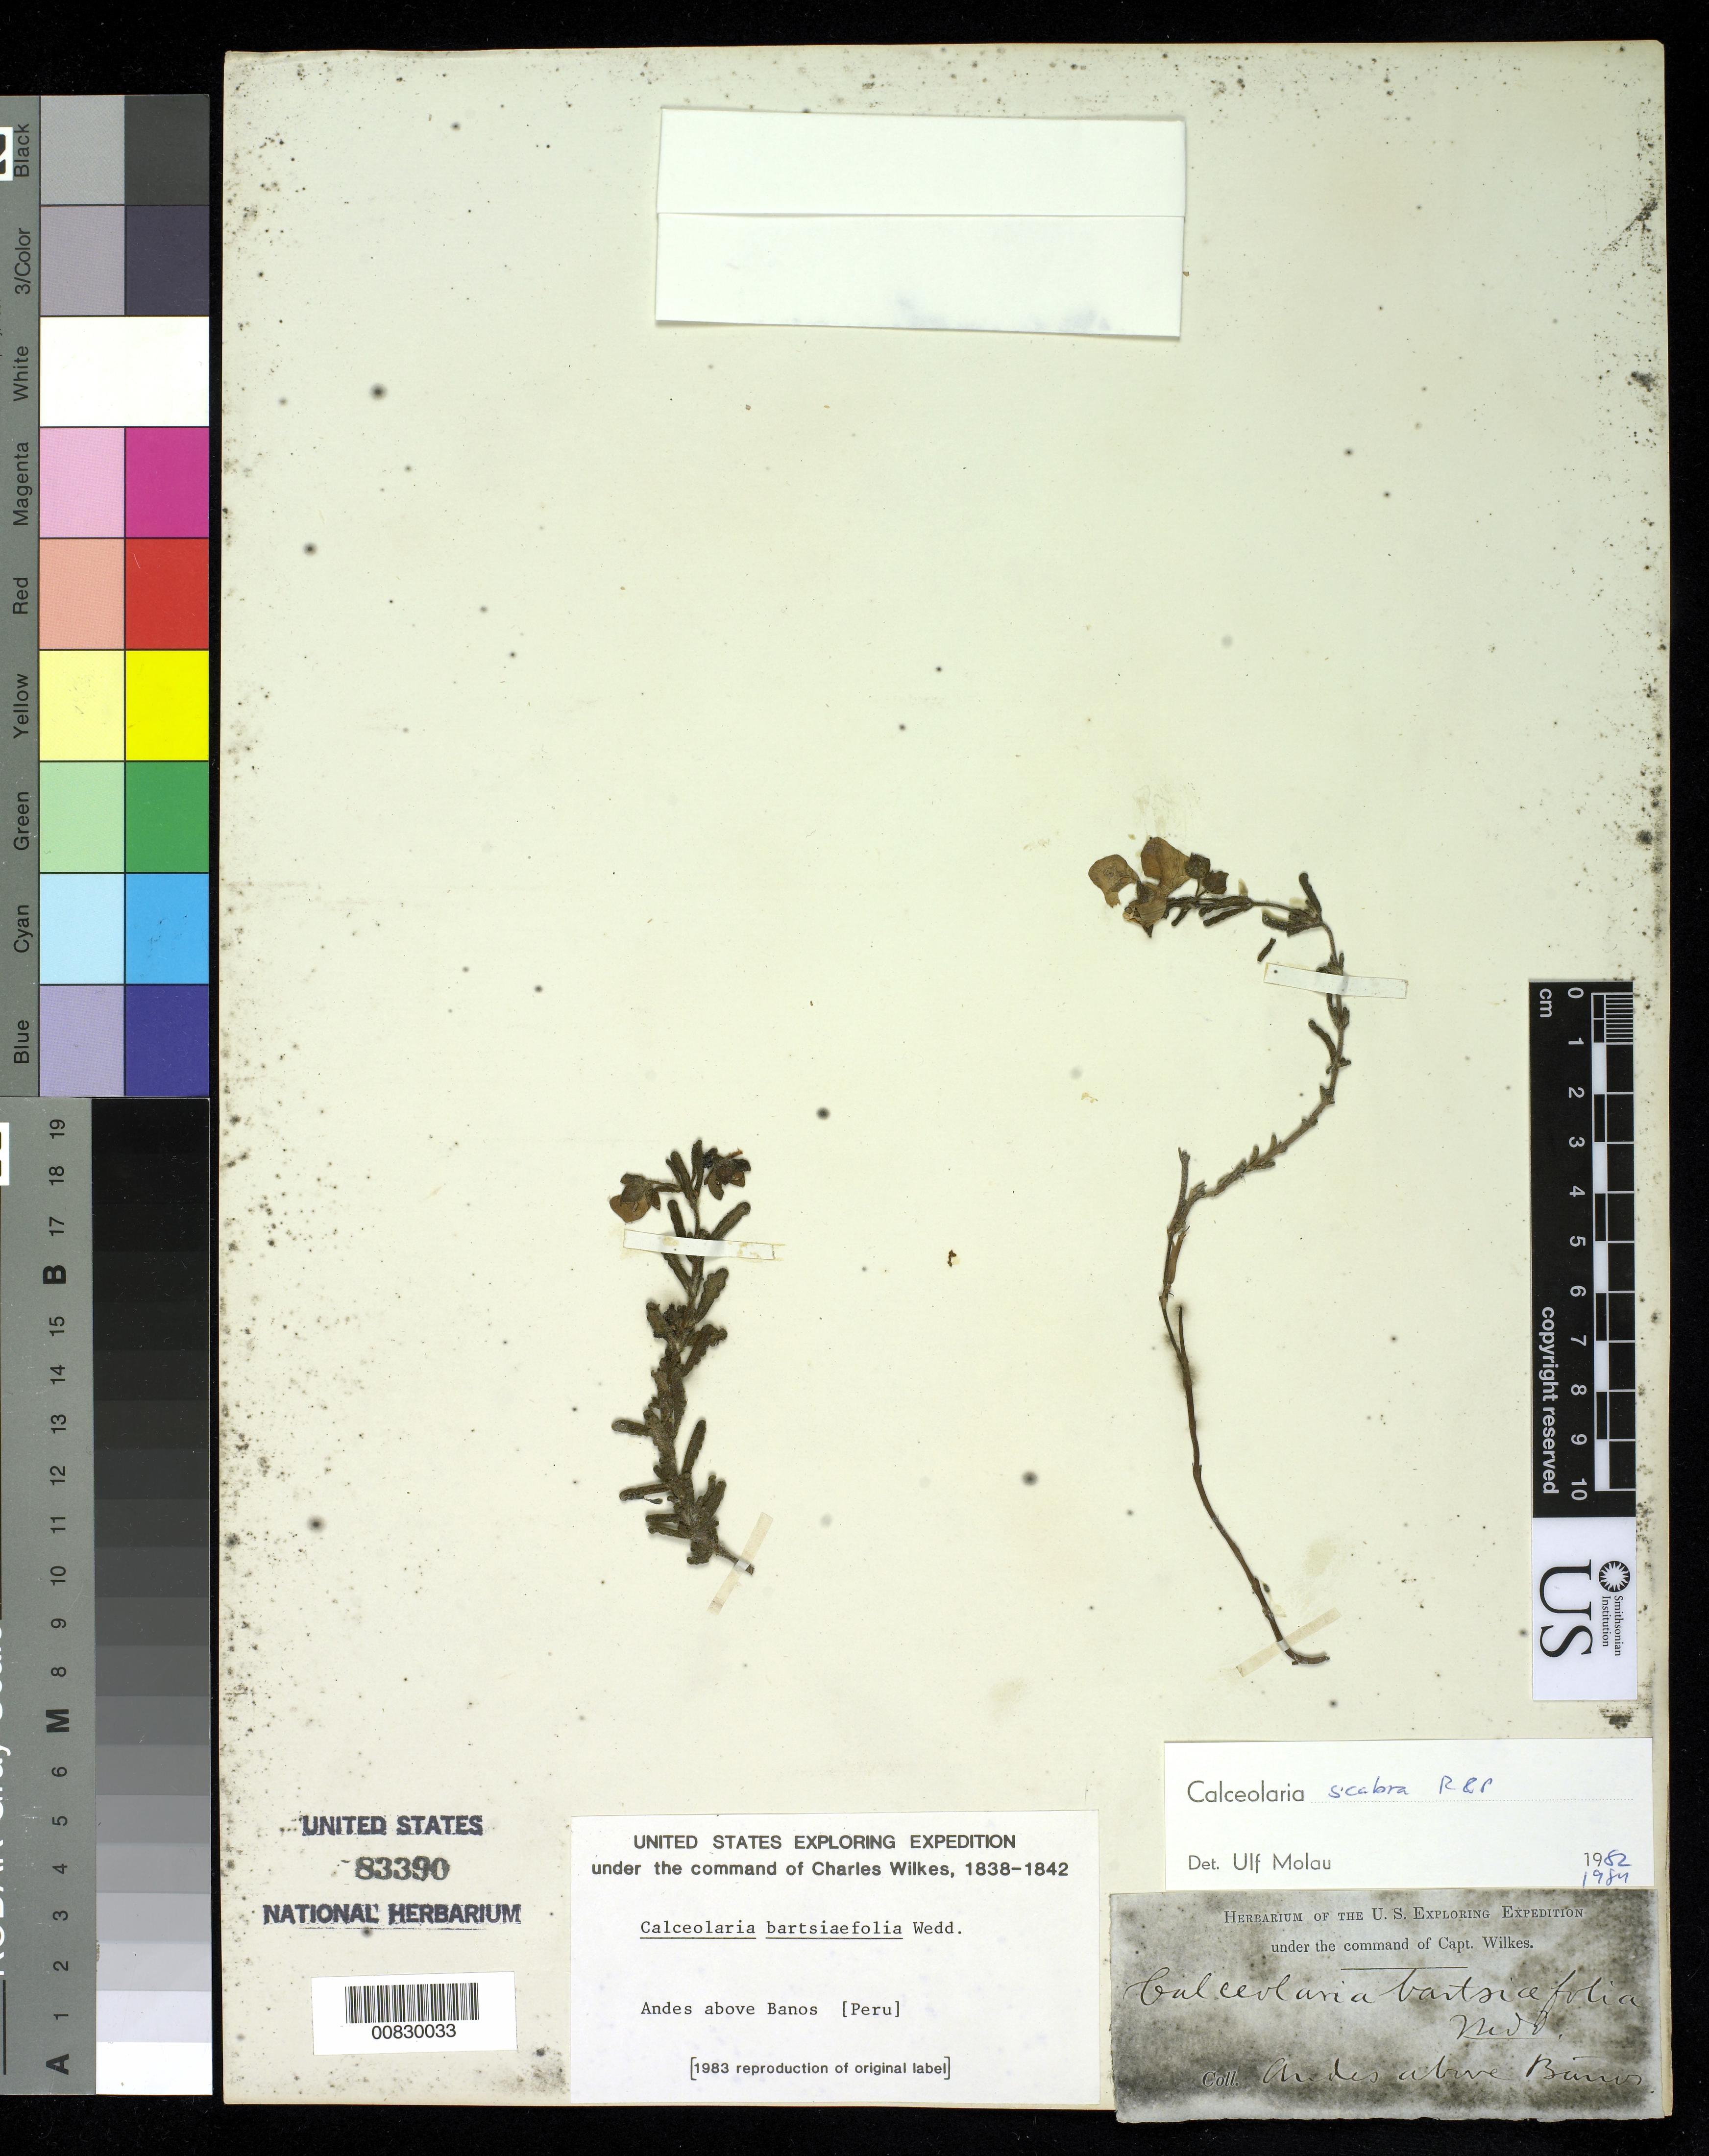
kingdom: Plantae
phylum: Tracheophyta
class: Magnoliopsida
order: Lamiales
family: Calceolariaceae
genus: Calceolaria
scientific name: Calceolaria scabra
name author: Ruiz & Pav.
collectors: Wilkes Explor. Exped.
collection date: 1838/1842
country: Peru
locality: Andes above Banos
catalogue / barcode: US 83390